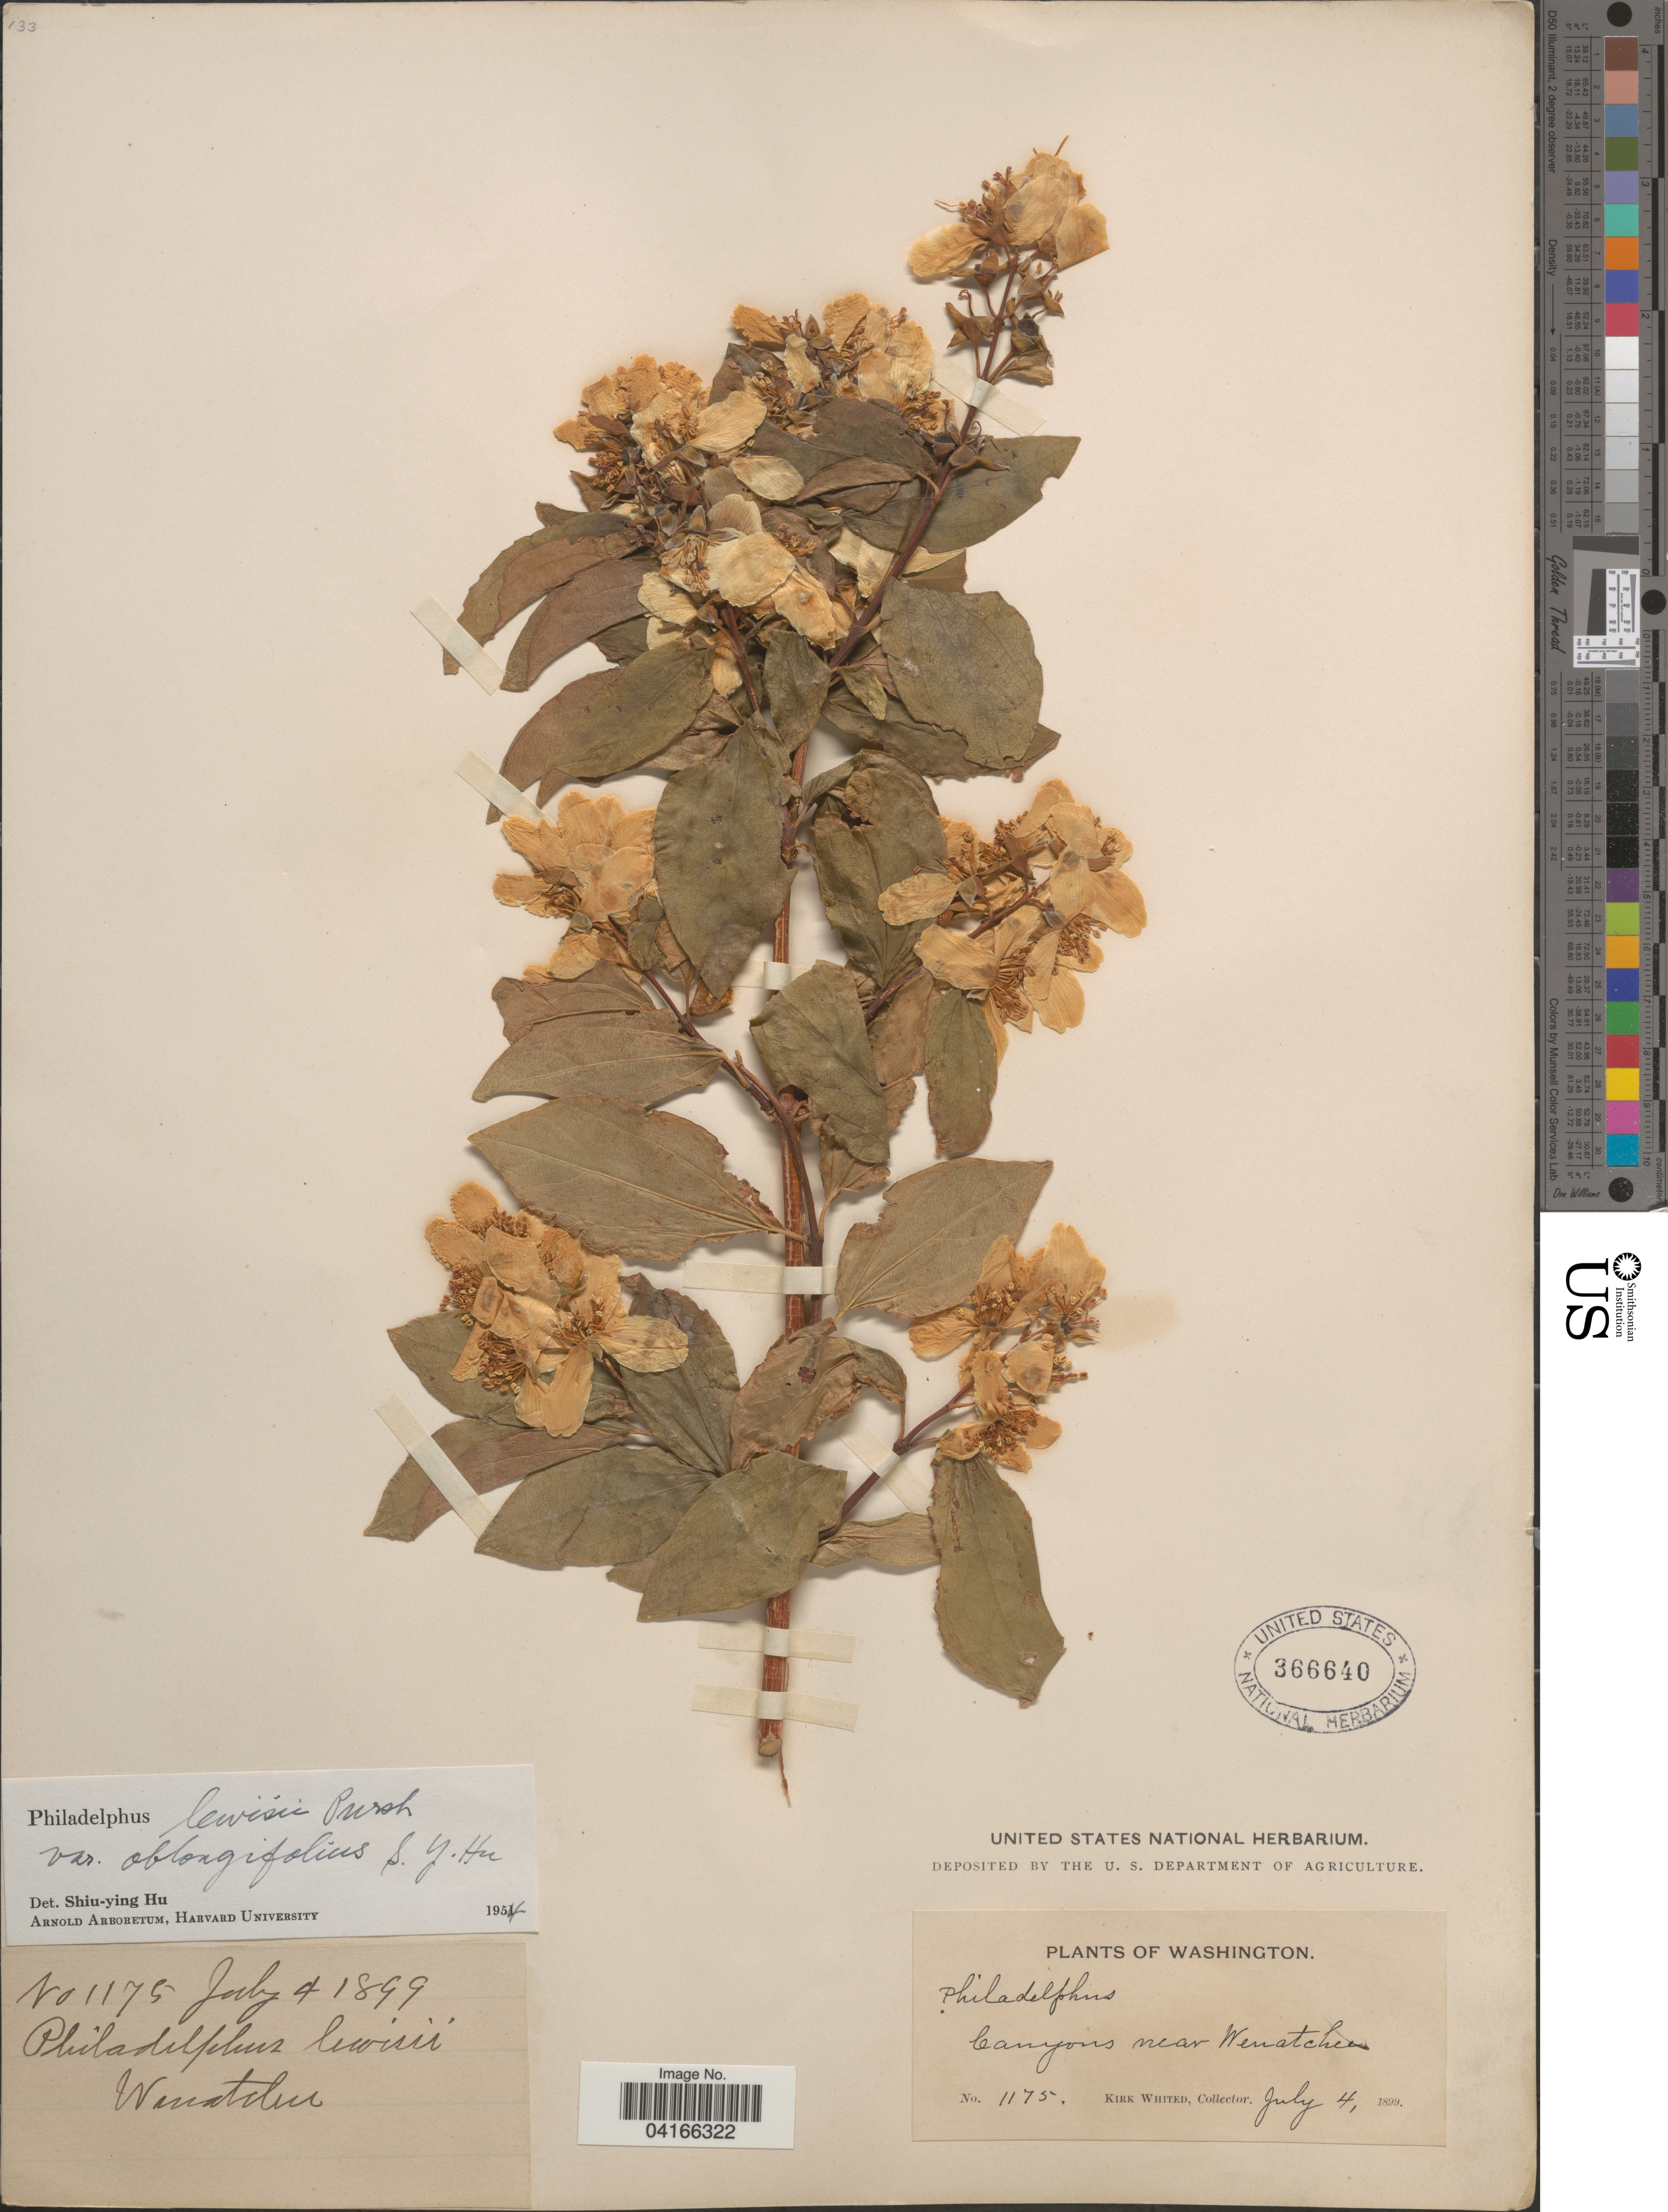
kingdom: Plantae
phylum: Tracheophyta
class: Magnoliopsida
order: Cornales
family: Hydrangeaceae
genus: Philadelphus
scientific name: Philadelphus lewisii var. oblongifolius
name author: S.Y. Hu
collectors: K. Whited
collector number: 1175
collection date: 1899-07-04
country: United States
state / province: Washington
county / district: Chelan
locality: Canyons near Wenatchee.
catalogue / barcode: US 366640